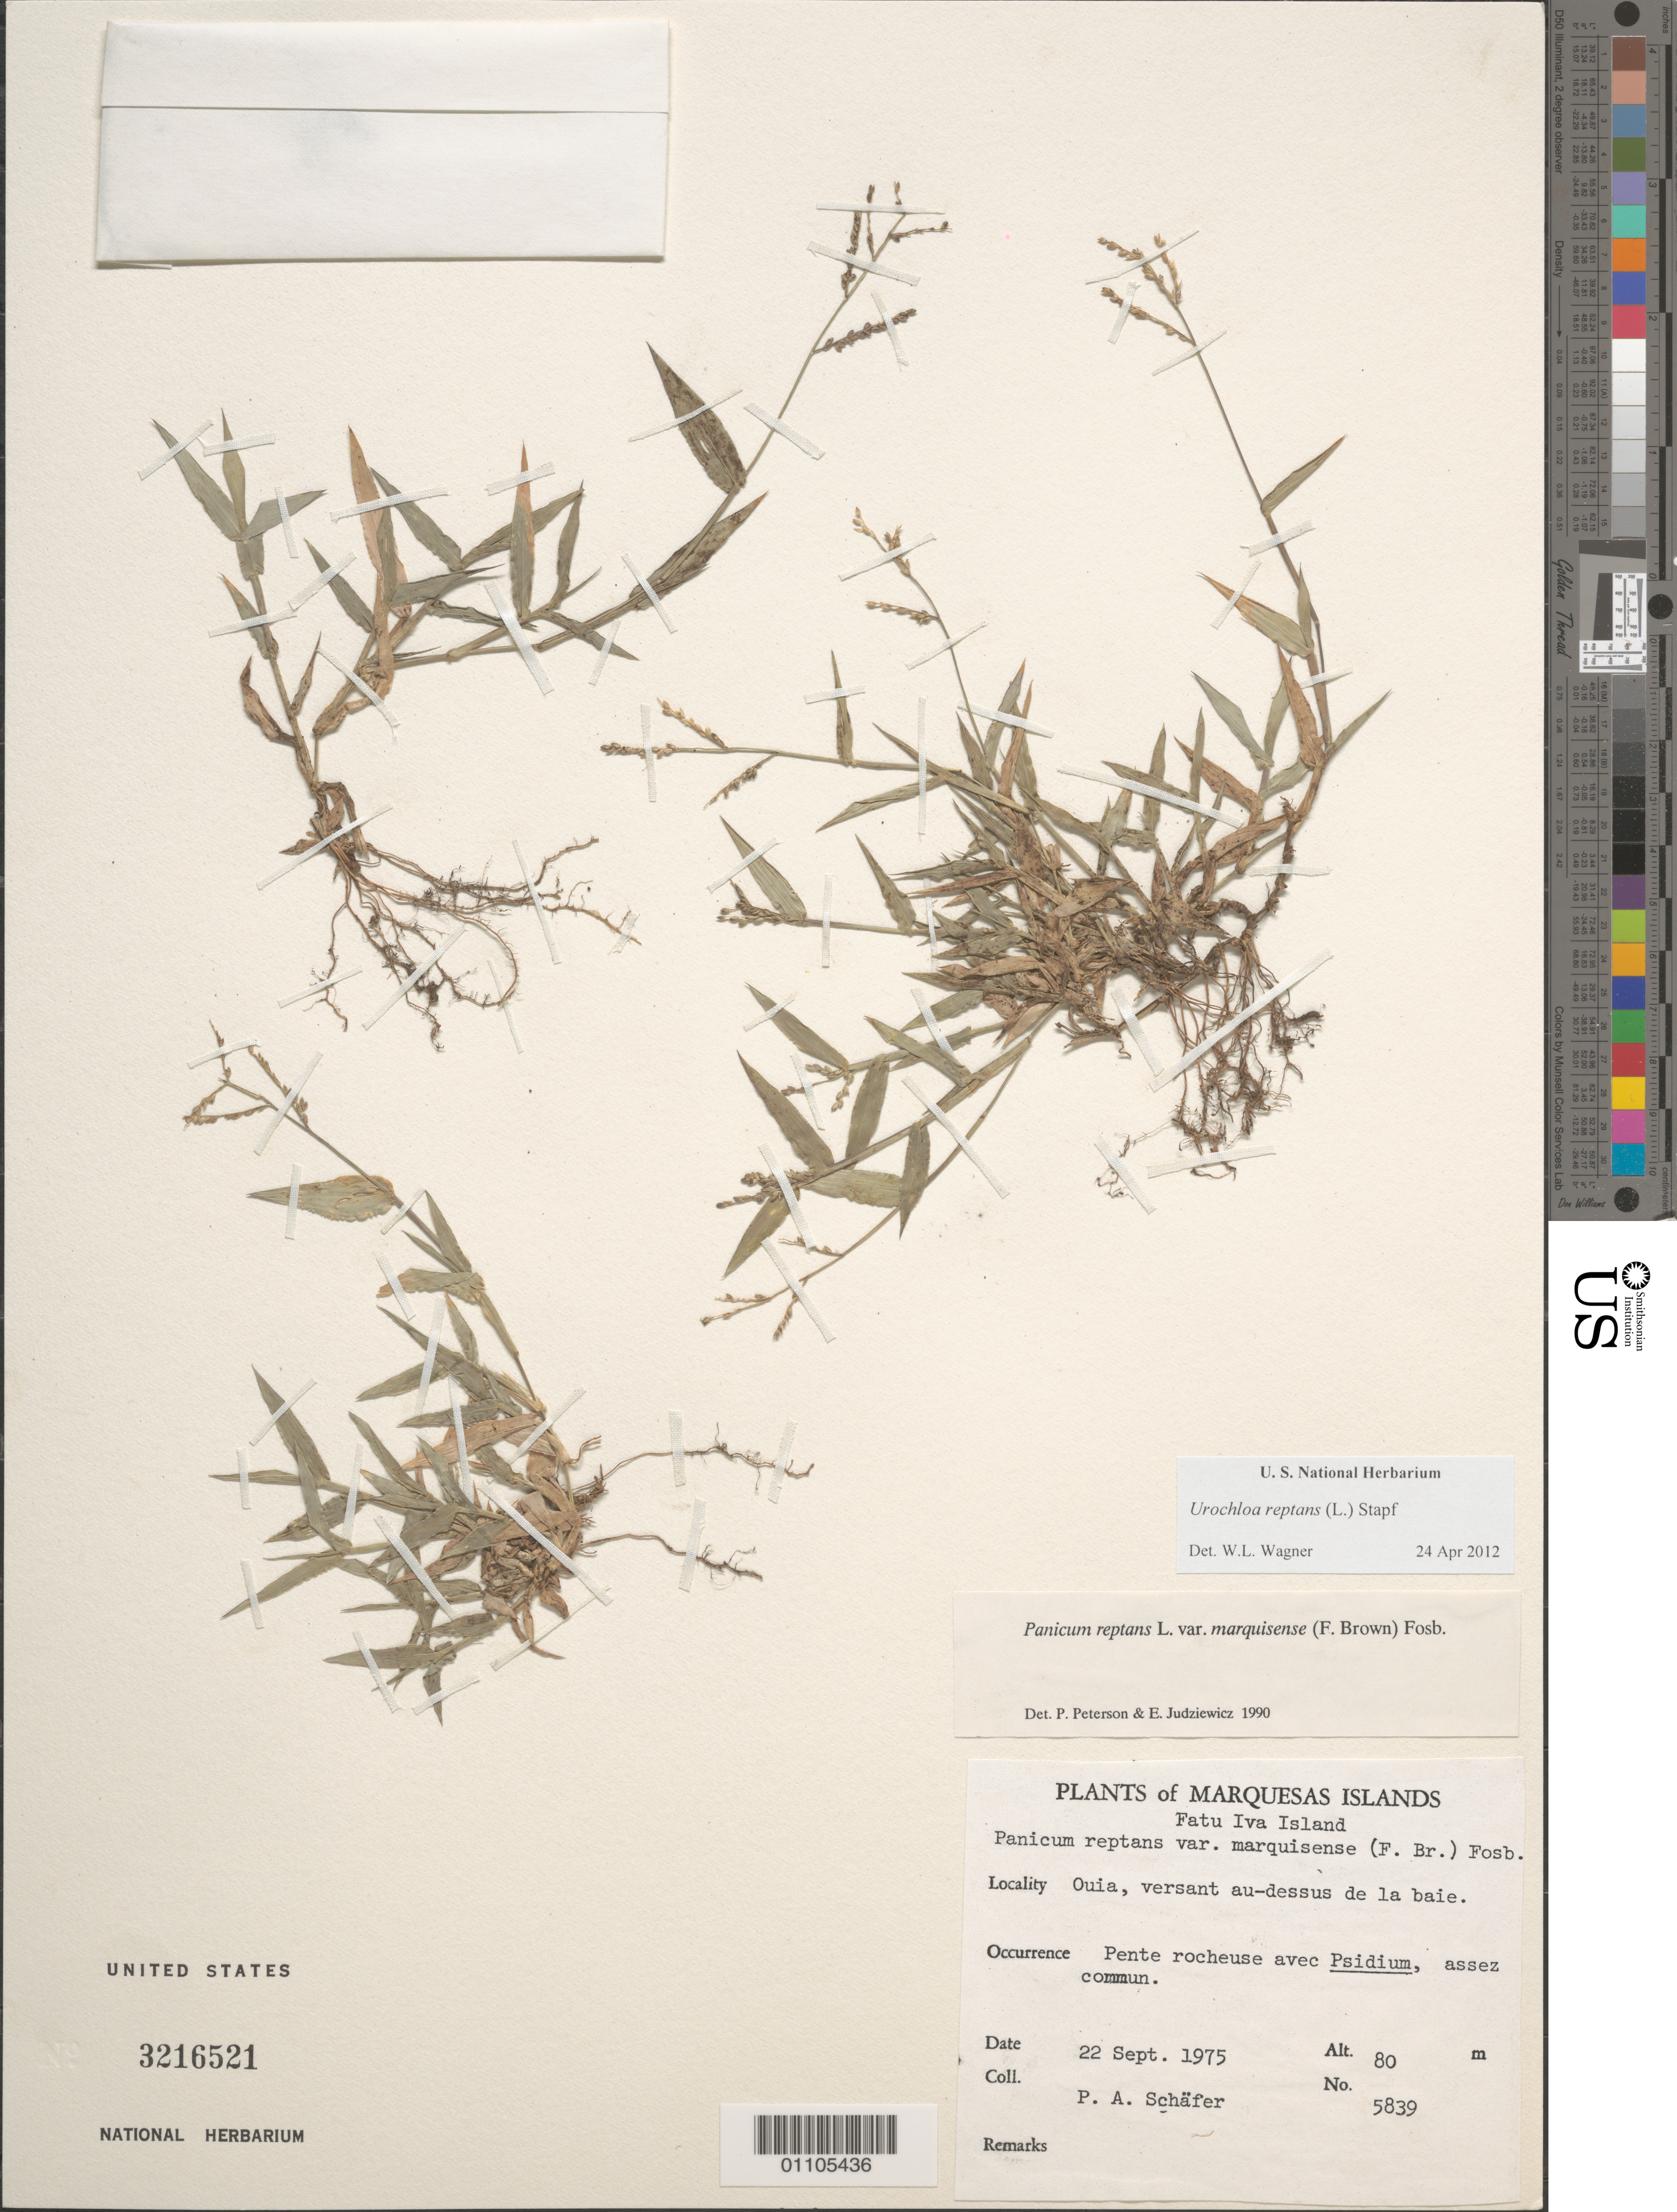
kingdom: Plantae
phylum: Tracheophyta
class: Liliopsida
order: Poales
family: Poaceae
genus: Urochloa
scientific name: Urochloa reptans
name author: (L.) Stapf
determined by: Peterson, P. M.; Judziewicz, E. J.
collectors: P. A. Schäfer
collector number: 5839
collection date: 1975-09-22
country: French Polynesia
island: Fatu Hiva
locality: Ouia, versant au-dessus de la baie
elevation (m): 80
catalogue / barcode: US 3216521